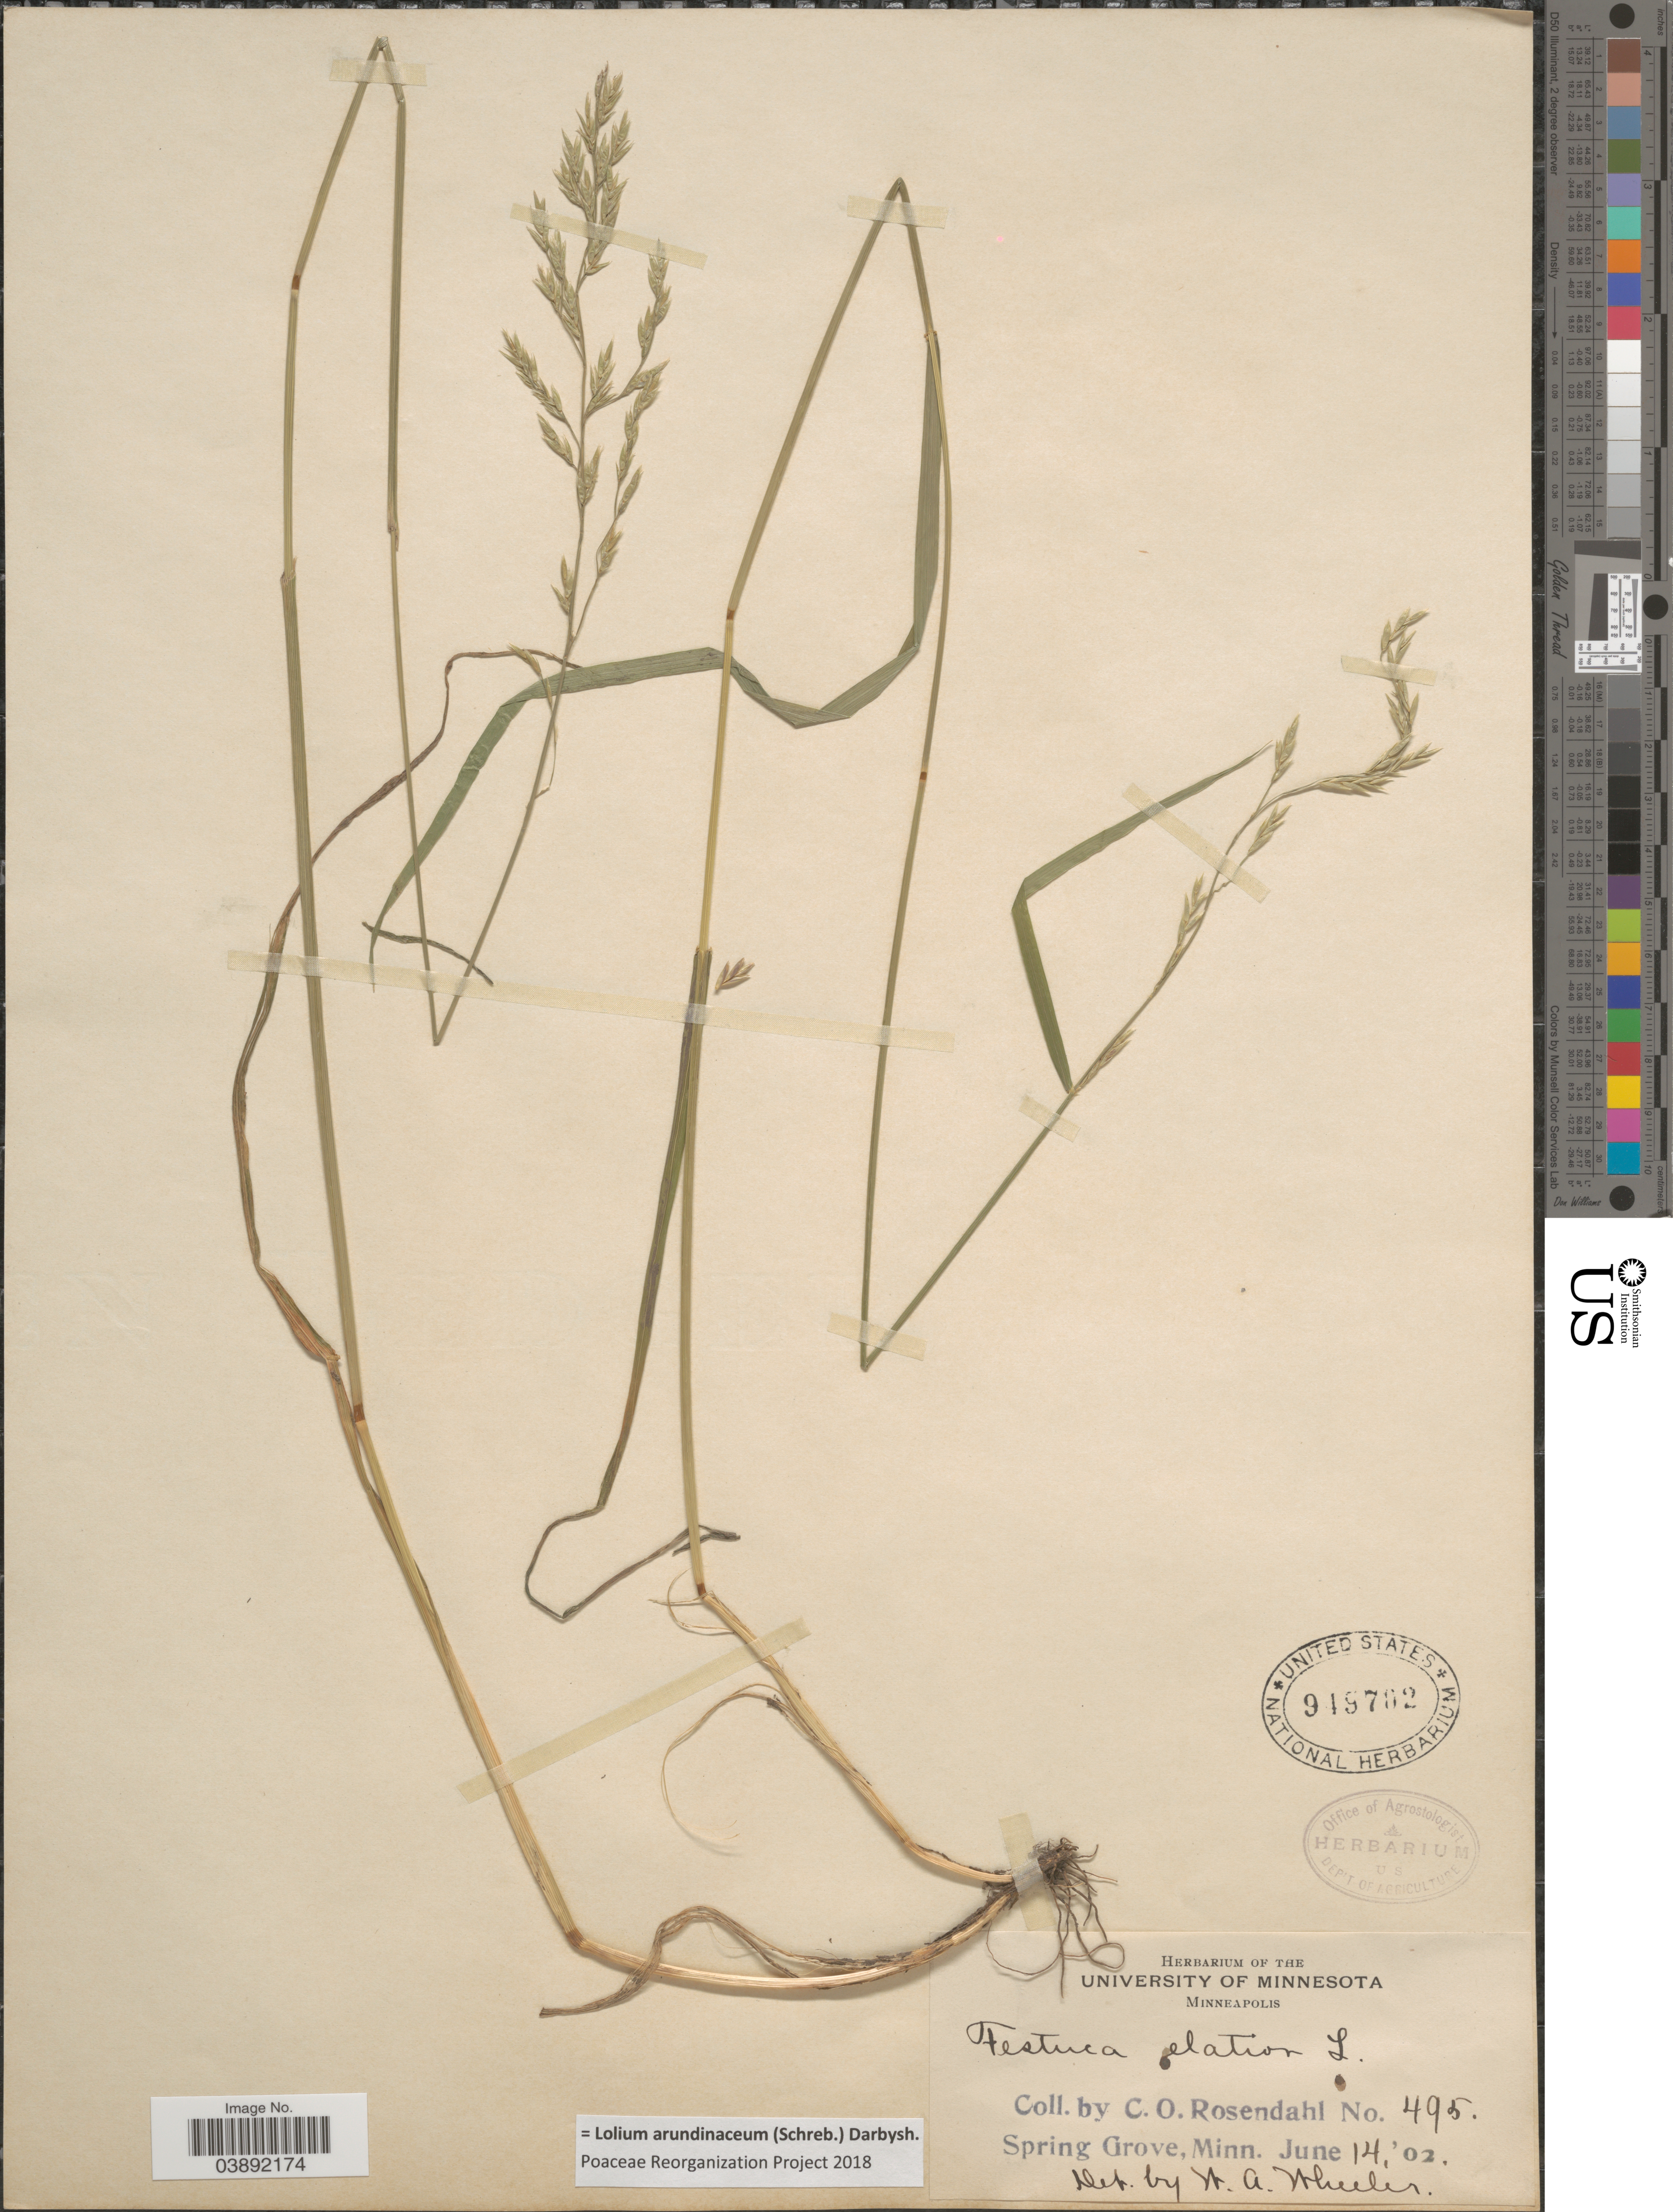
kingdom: Plantae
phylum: Tracheophyta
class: Liliopsida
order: Poales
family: Poaceae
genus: Lolium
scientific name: Lolium arundinaceum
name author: (Schreb.) Darbysh.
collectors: C. O. Rosendahl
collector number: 495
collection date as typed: Transcribed d/m/y: 14/6/2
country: United States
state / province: Minnesota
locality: Spring Grove.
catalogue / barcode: US 919702